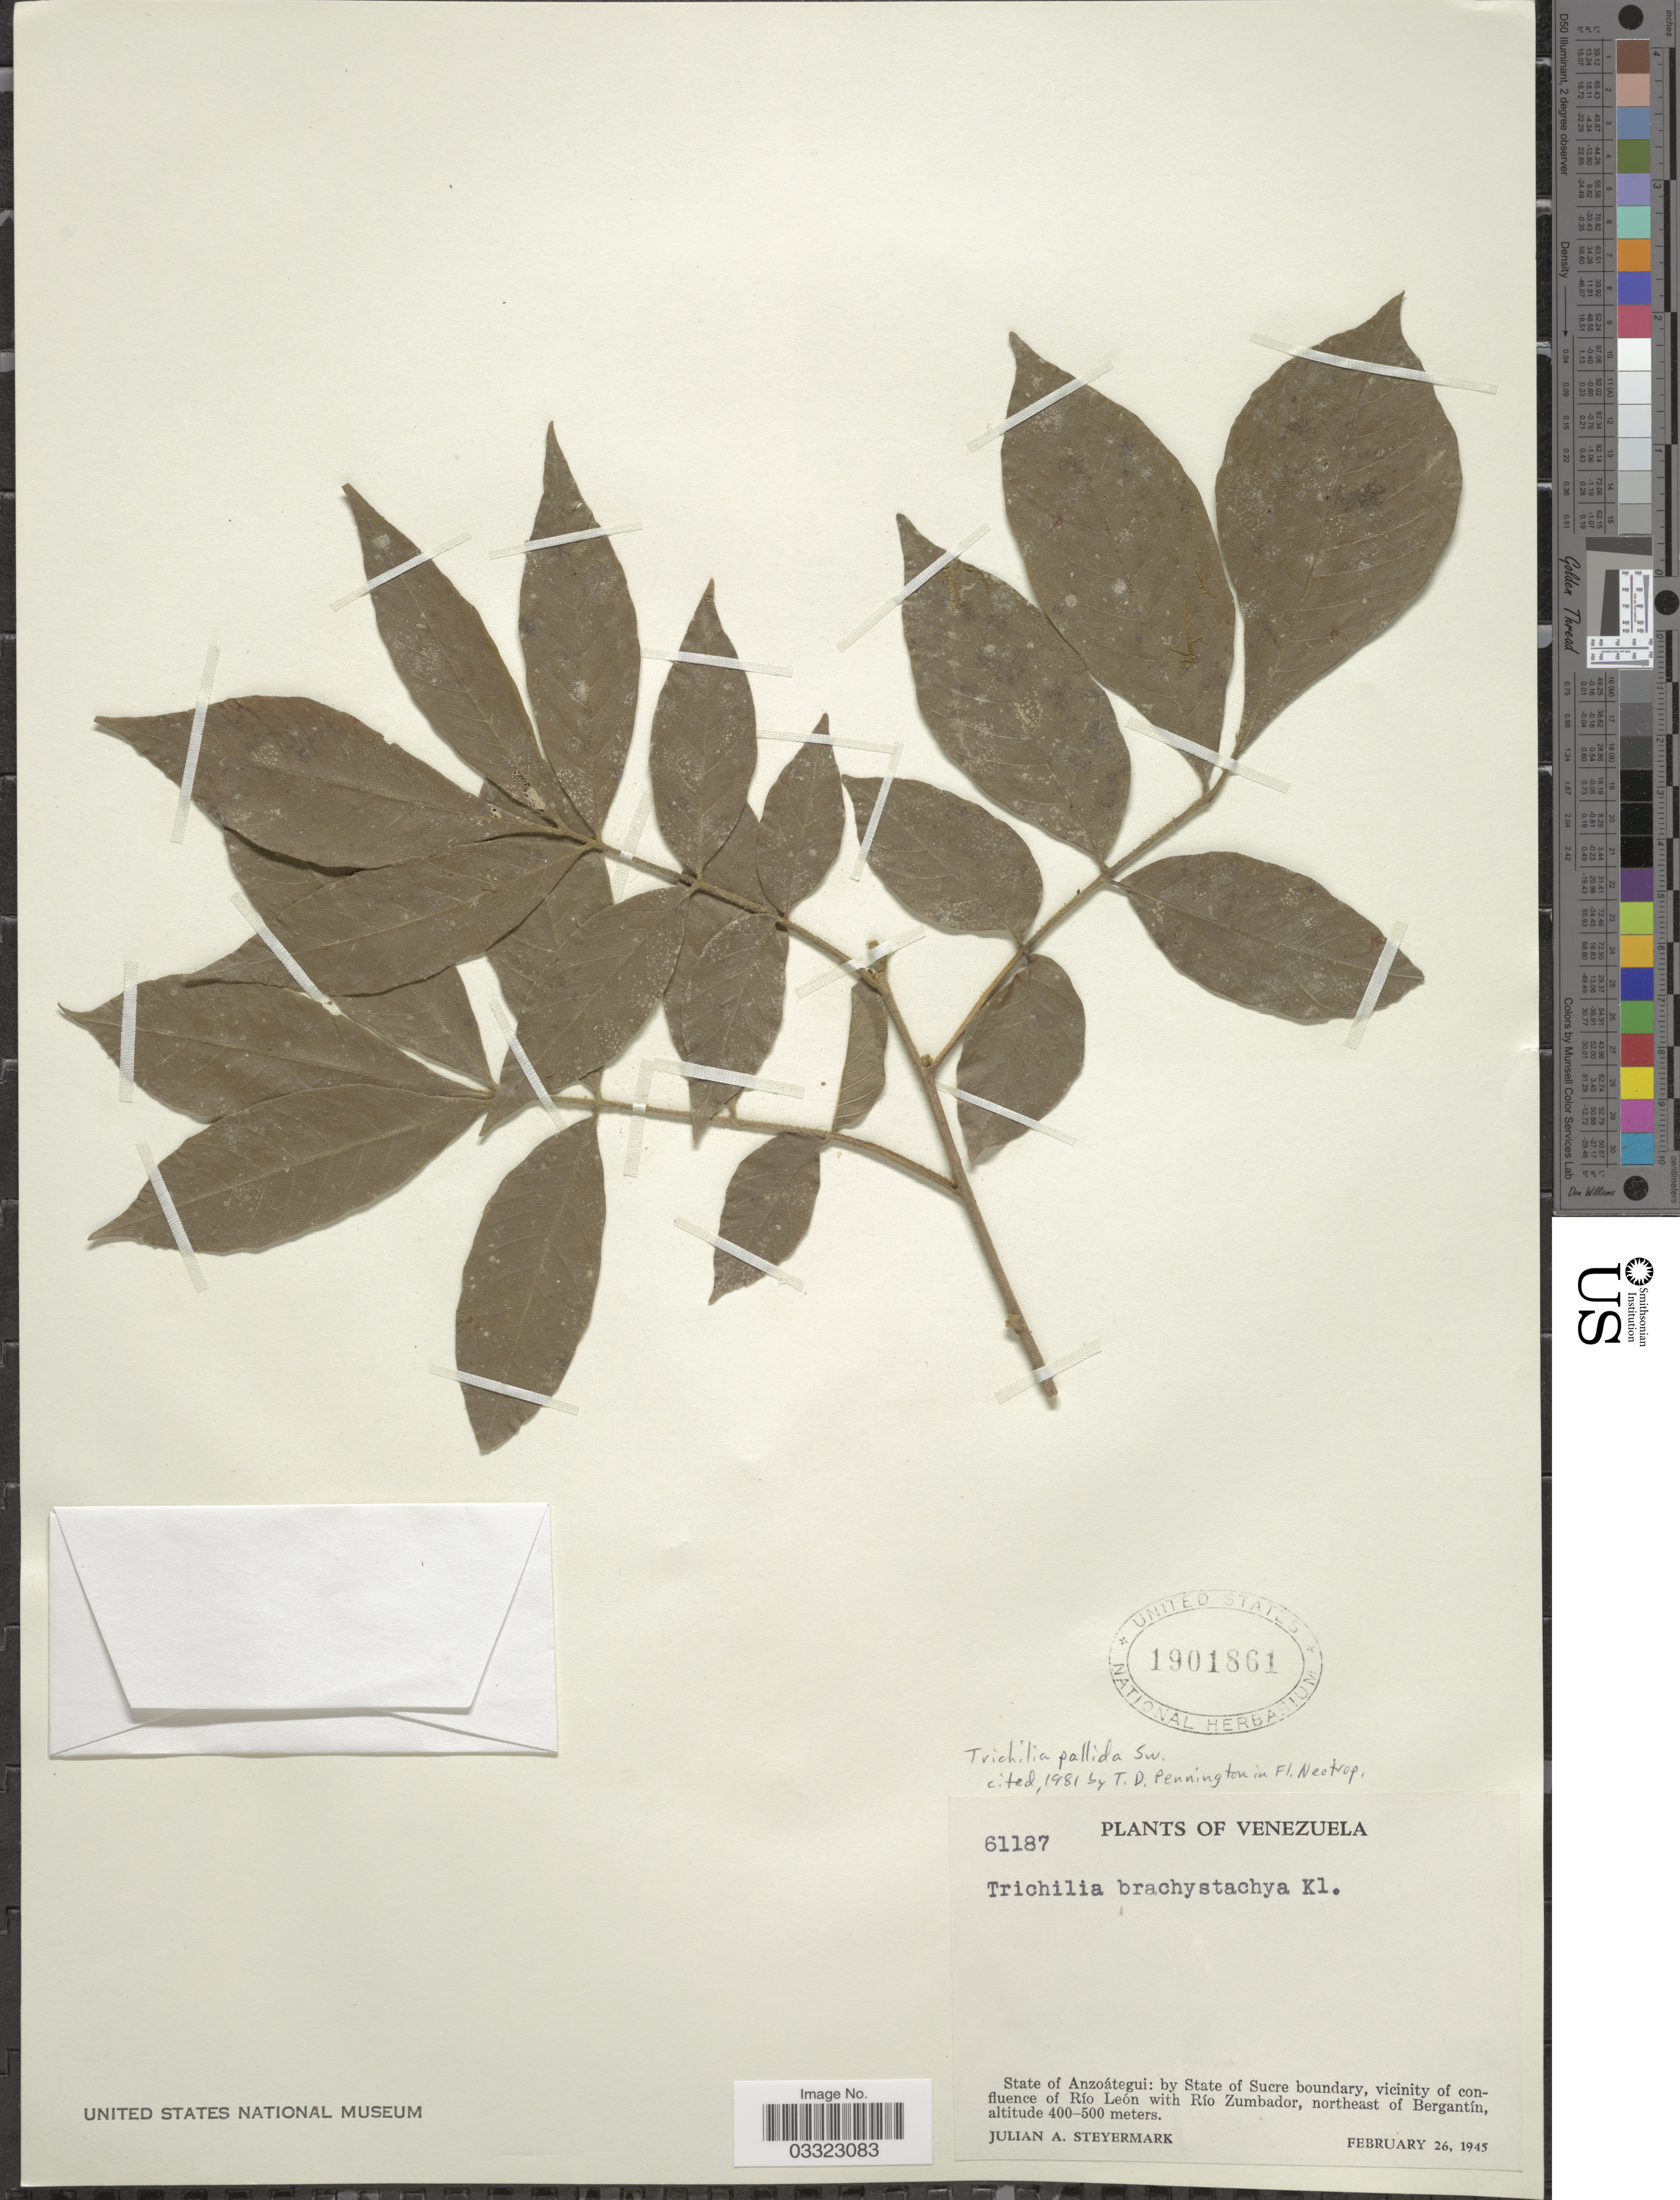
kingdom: Plantae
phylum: Tracheophyta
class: Magnoliopsida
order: Sapindales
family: Meliaceae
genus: Trichilia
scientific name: Trichilia pallida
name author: Sw.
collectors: J. Steyermark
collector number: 61187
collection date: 1945-02-26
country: Venezuela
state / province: Anzoategui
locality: By State of Sucre boundary, vicinity of confluence of Río León with Río Zumbador, northeast of Bergantín.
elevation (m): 400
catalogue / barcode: US 1901861